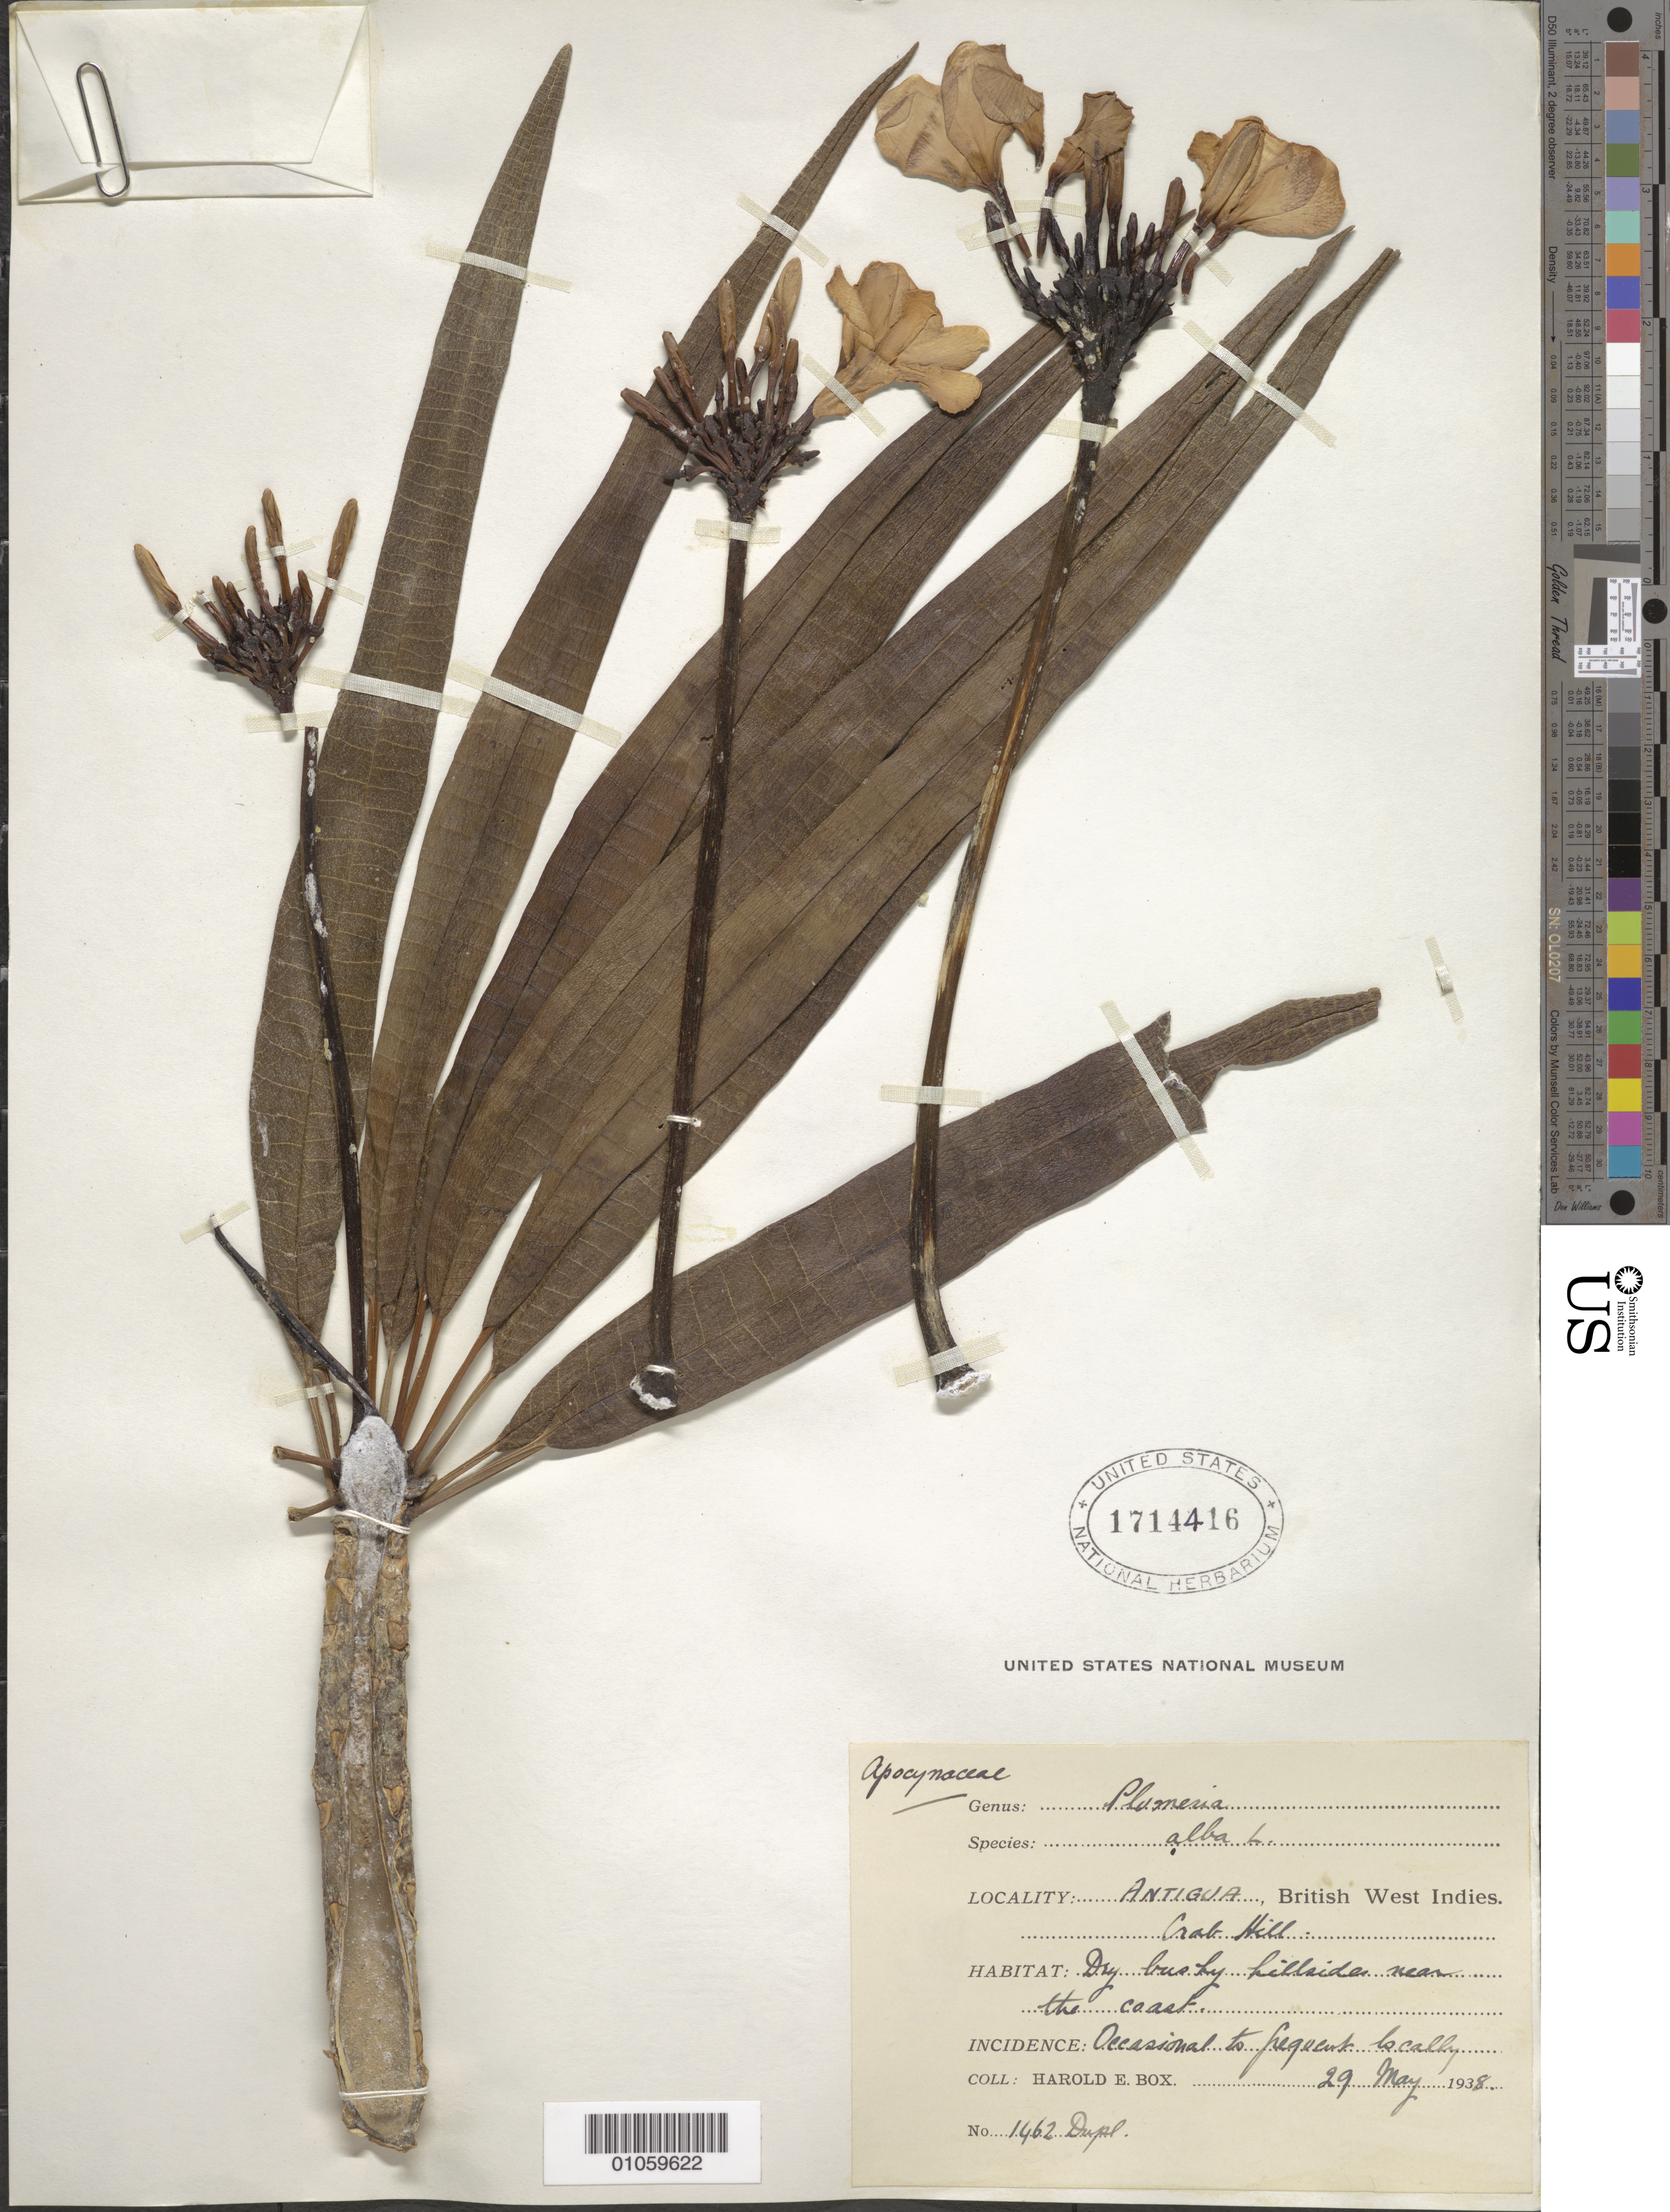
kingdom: Plantae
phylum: Tracheophyta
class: Magnoliopsida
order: Gentianales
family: Apocynaceae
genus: Plumeria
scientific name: Plumeria alba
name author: L.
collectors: H. E. Box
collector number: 1462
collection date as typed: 29 May 1938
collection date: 1938-05-29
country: Antigua and Barbuda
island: Antigua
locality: Crab Hill, near coast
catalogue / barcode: US 1714416